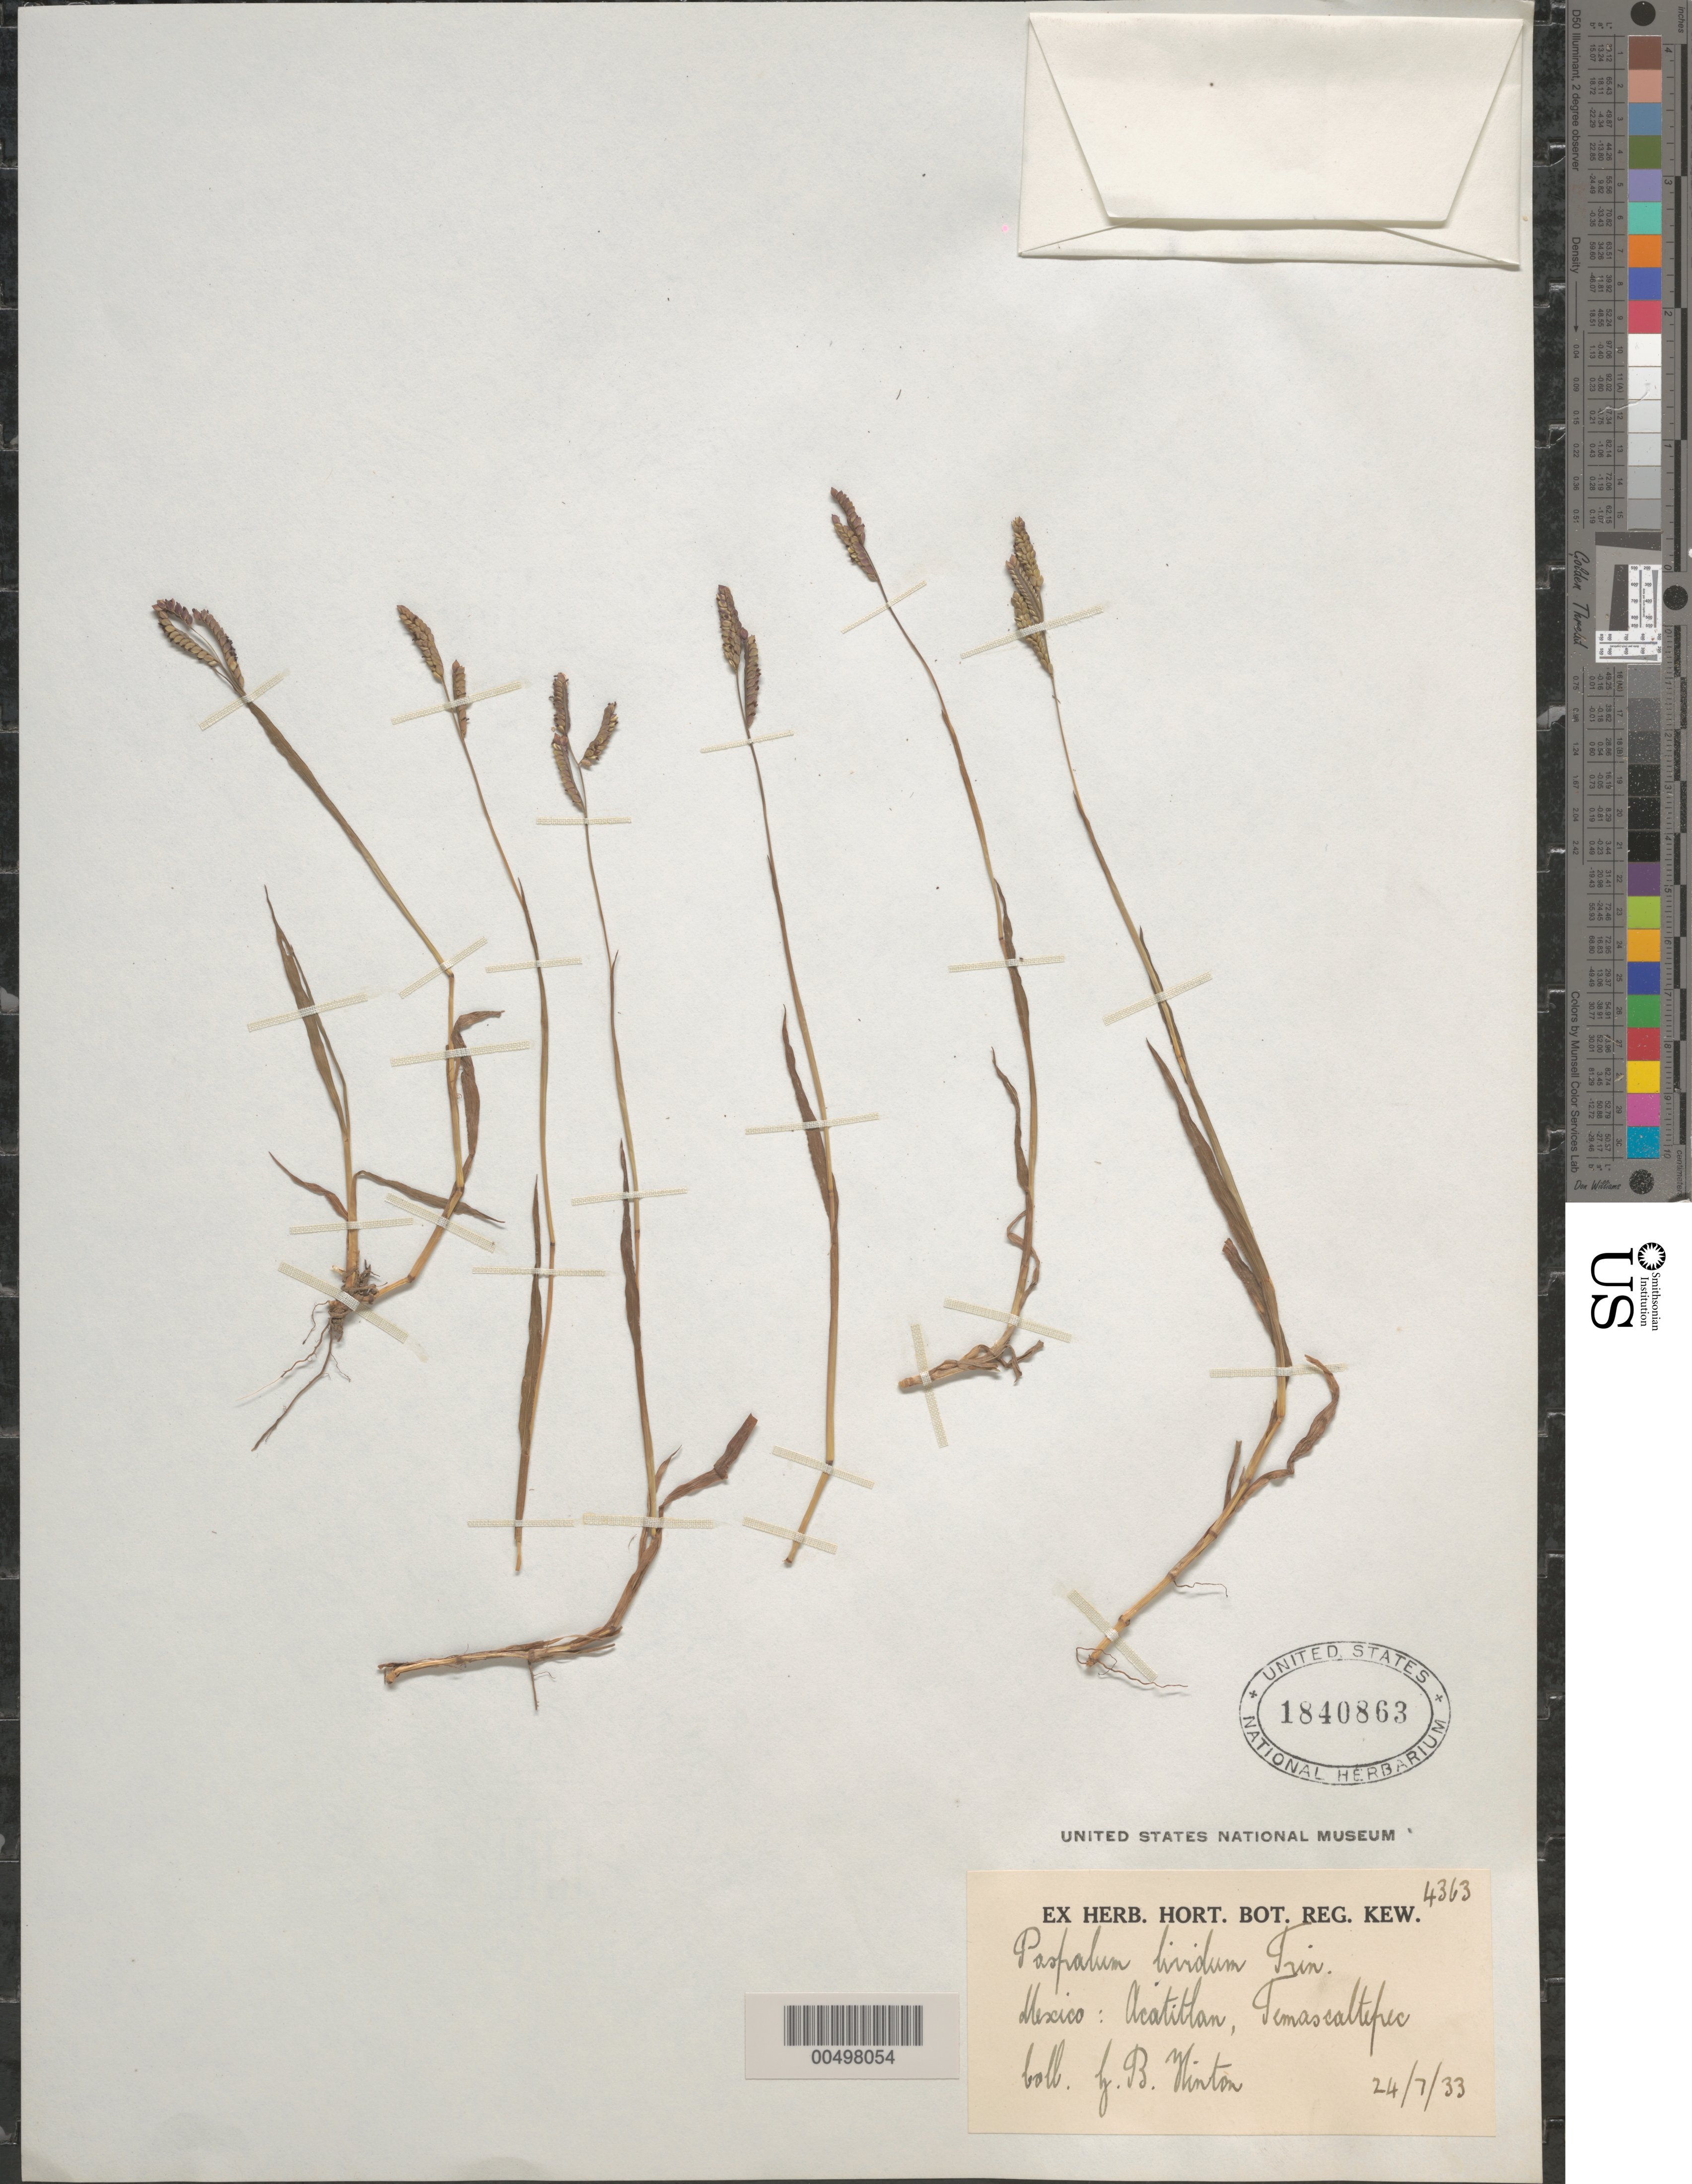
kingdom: Plantae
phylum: Tracheophyta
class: Liliopsida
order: Poales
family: Poaceae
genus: Paspalum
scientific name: Paspalum lividum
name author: Trin. in Schltdl.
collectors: G. B. Hinton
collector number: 4363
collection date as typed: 24 Jul 1933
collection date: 1933-07-24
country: Mexico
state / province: México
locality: Acatitlan, Temascaltepec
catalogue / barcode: US 1840863